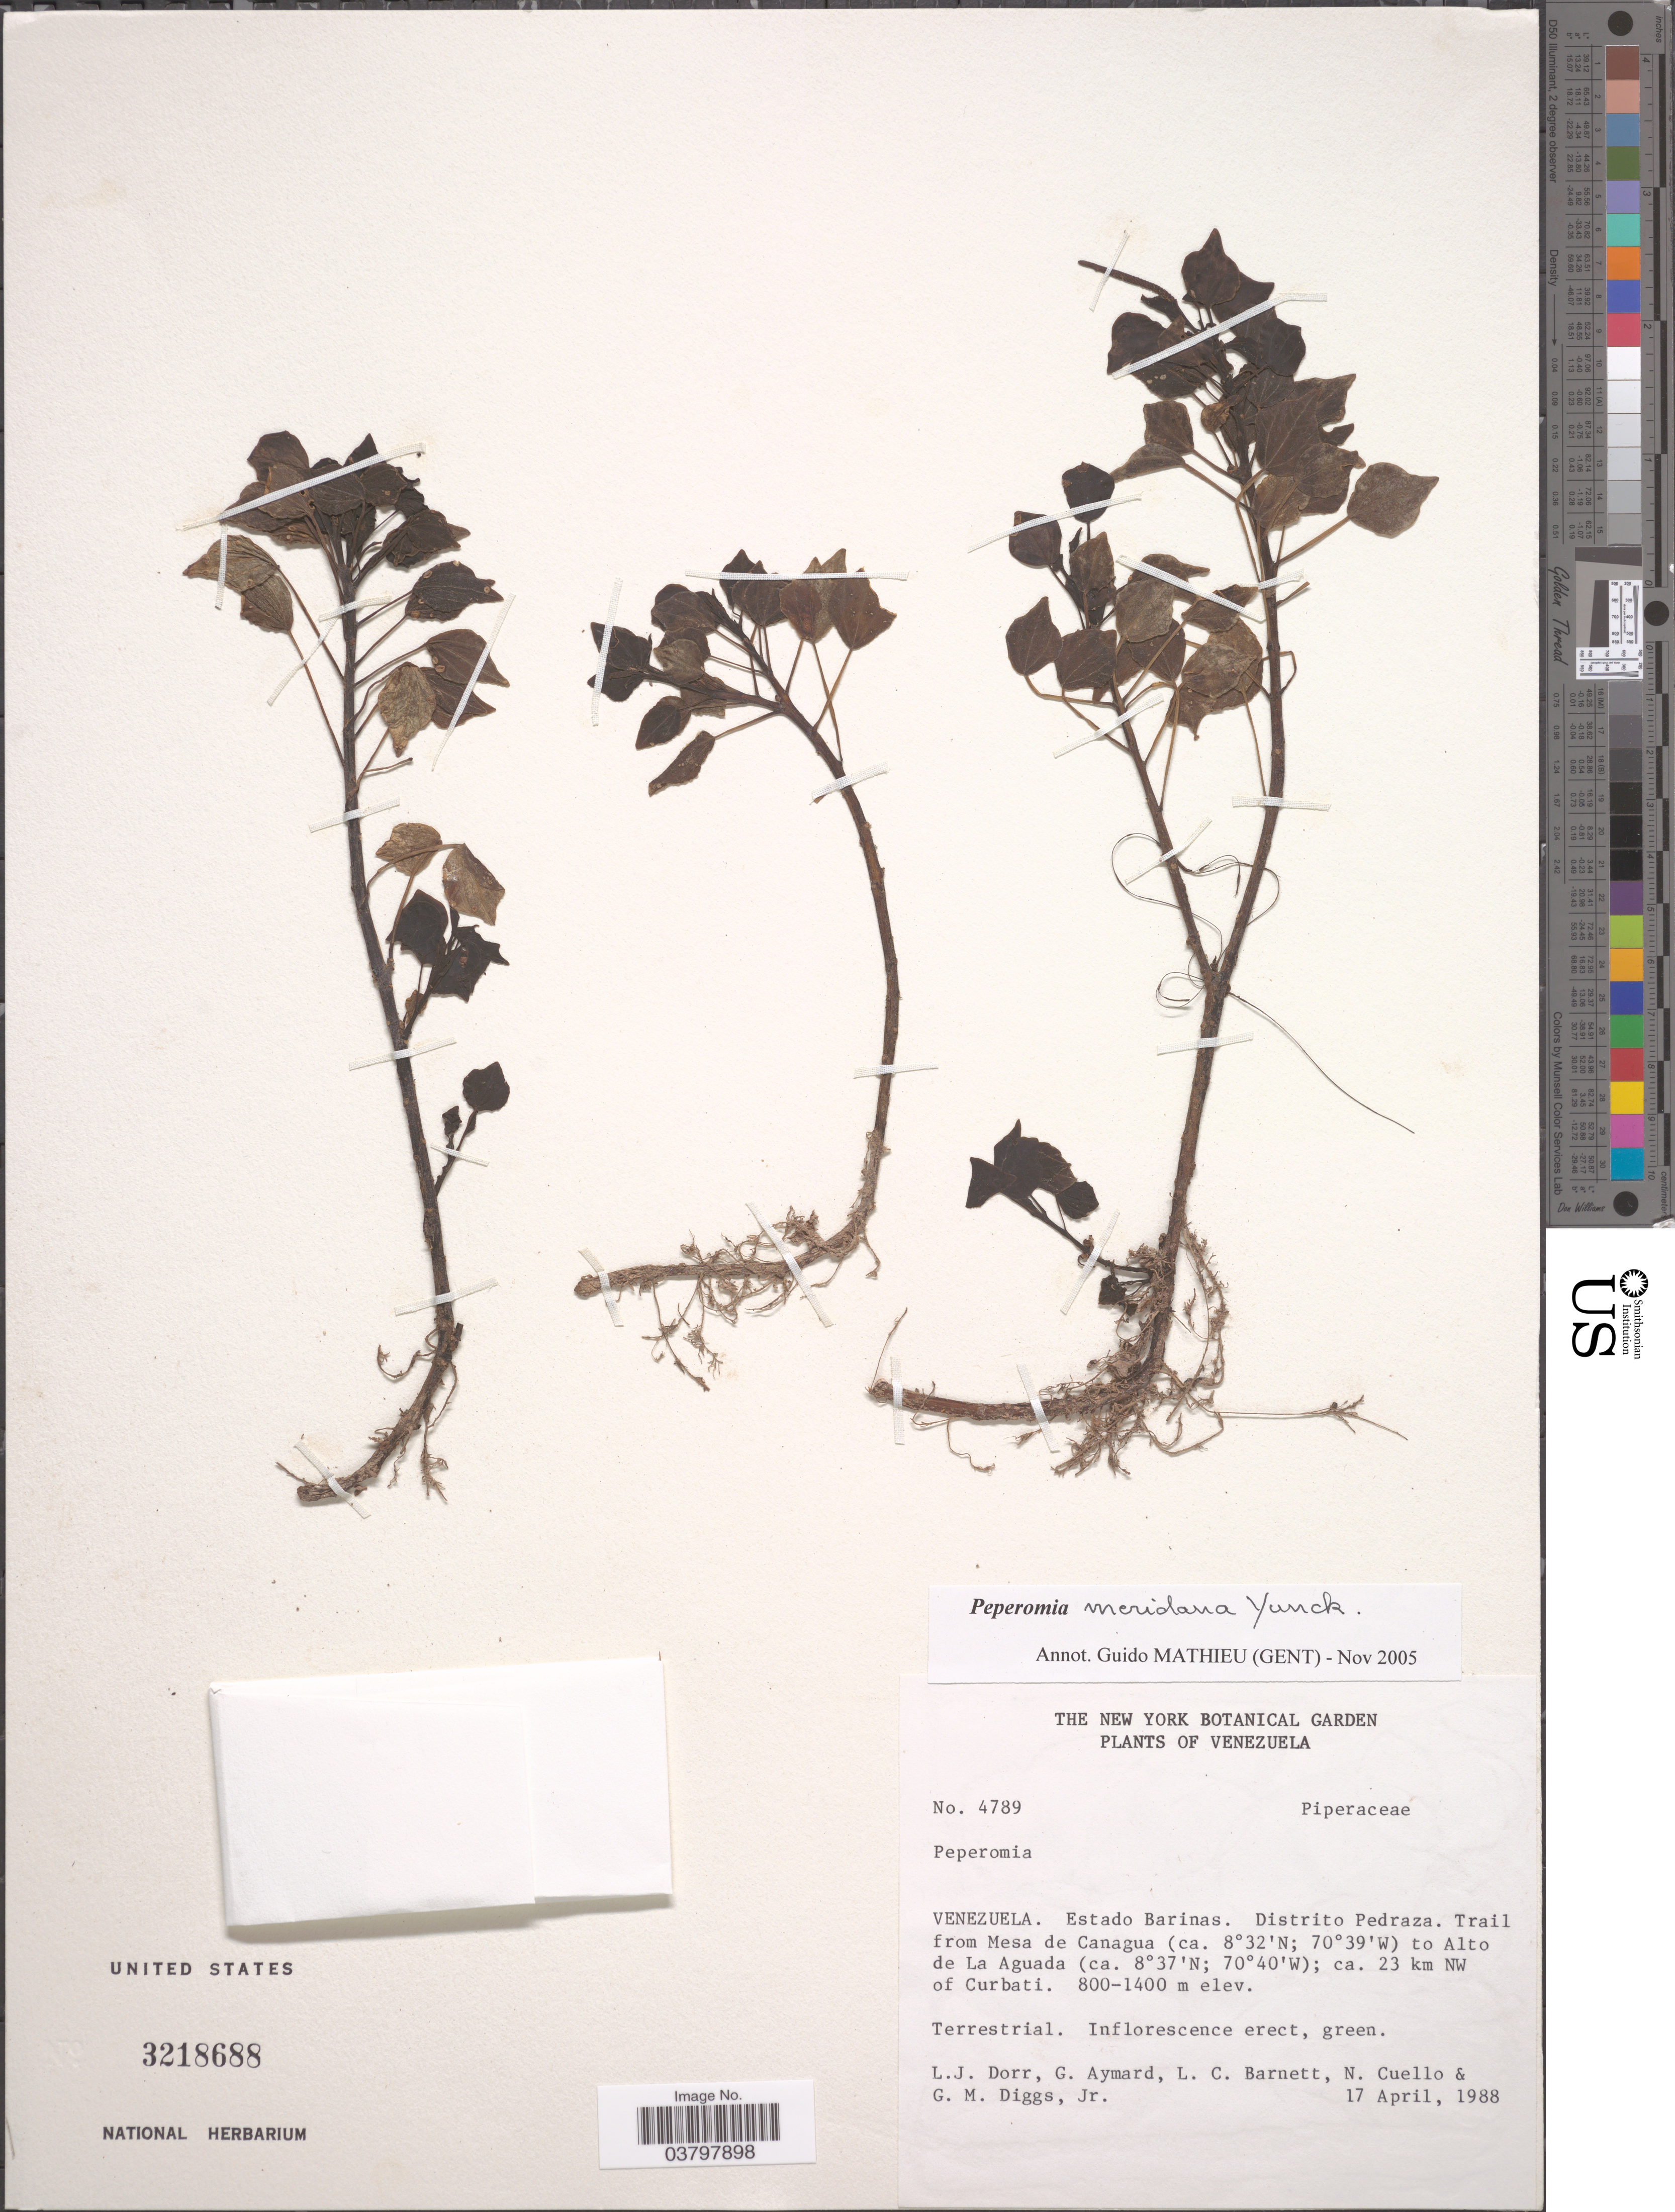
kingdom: Plantae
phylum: Tracheophyta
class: Magnoliopsida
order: Piperales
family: Piperaceae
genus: Peperomia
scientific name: Peperomia meridana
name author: Yunck.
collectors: L. J. Dorr, G. A. Aymard, L. C. Barnett, N. L. Cuello & G. Diggs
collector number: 4789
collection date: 1988-04-17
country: Venezuela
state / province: Barinas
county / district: Pedraza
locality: Trail from Mesa de Canagua to Alto de La Aguada; ca. 23 km NW of Curbati.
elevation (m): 800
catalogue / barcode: US 3218688